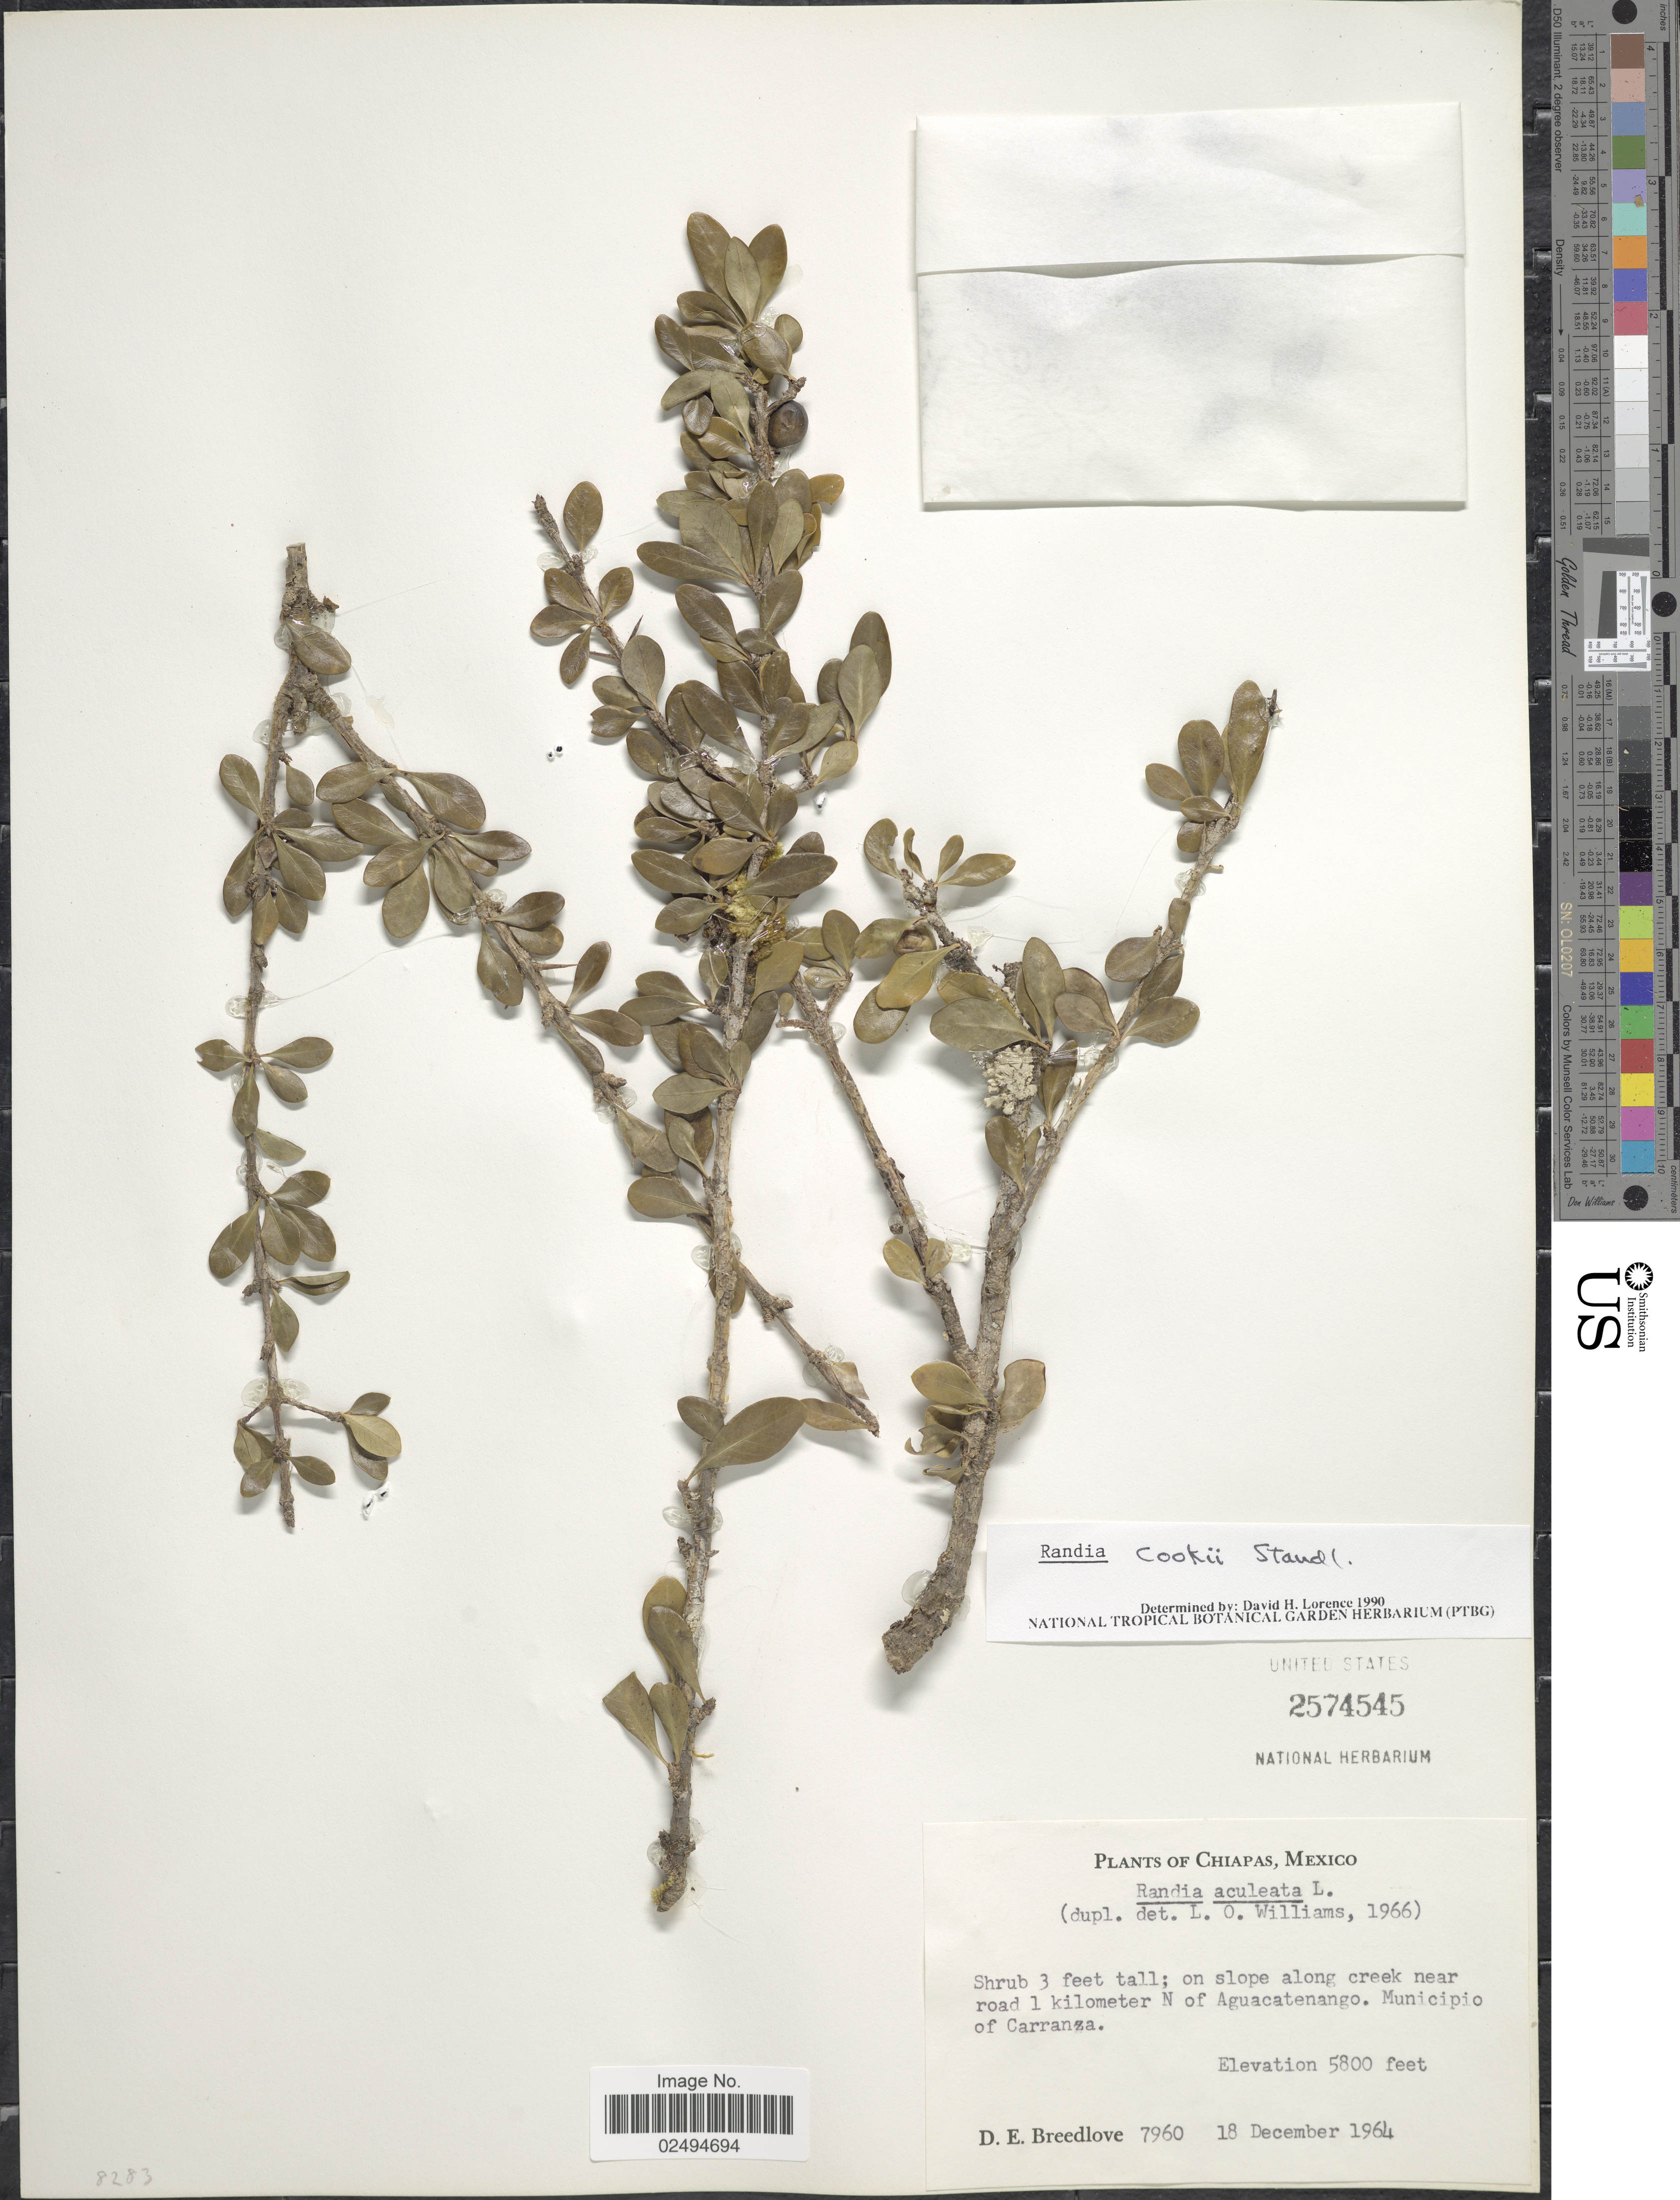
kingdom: Plantae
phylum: Tracheophyta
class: Magnoliopsida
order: Gentianales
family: Rubiaceae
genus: Randia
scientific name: Randia cookii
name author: Standl.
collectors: D. E. Breedlove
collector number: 7960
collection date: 1964-12-18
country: Mexico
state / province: Chiapas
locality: On slope along creek near road 1 kilometer N of Aguacatenango. Municipio of Carranza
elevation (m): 1768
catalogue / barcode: US 2574545